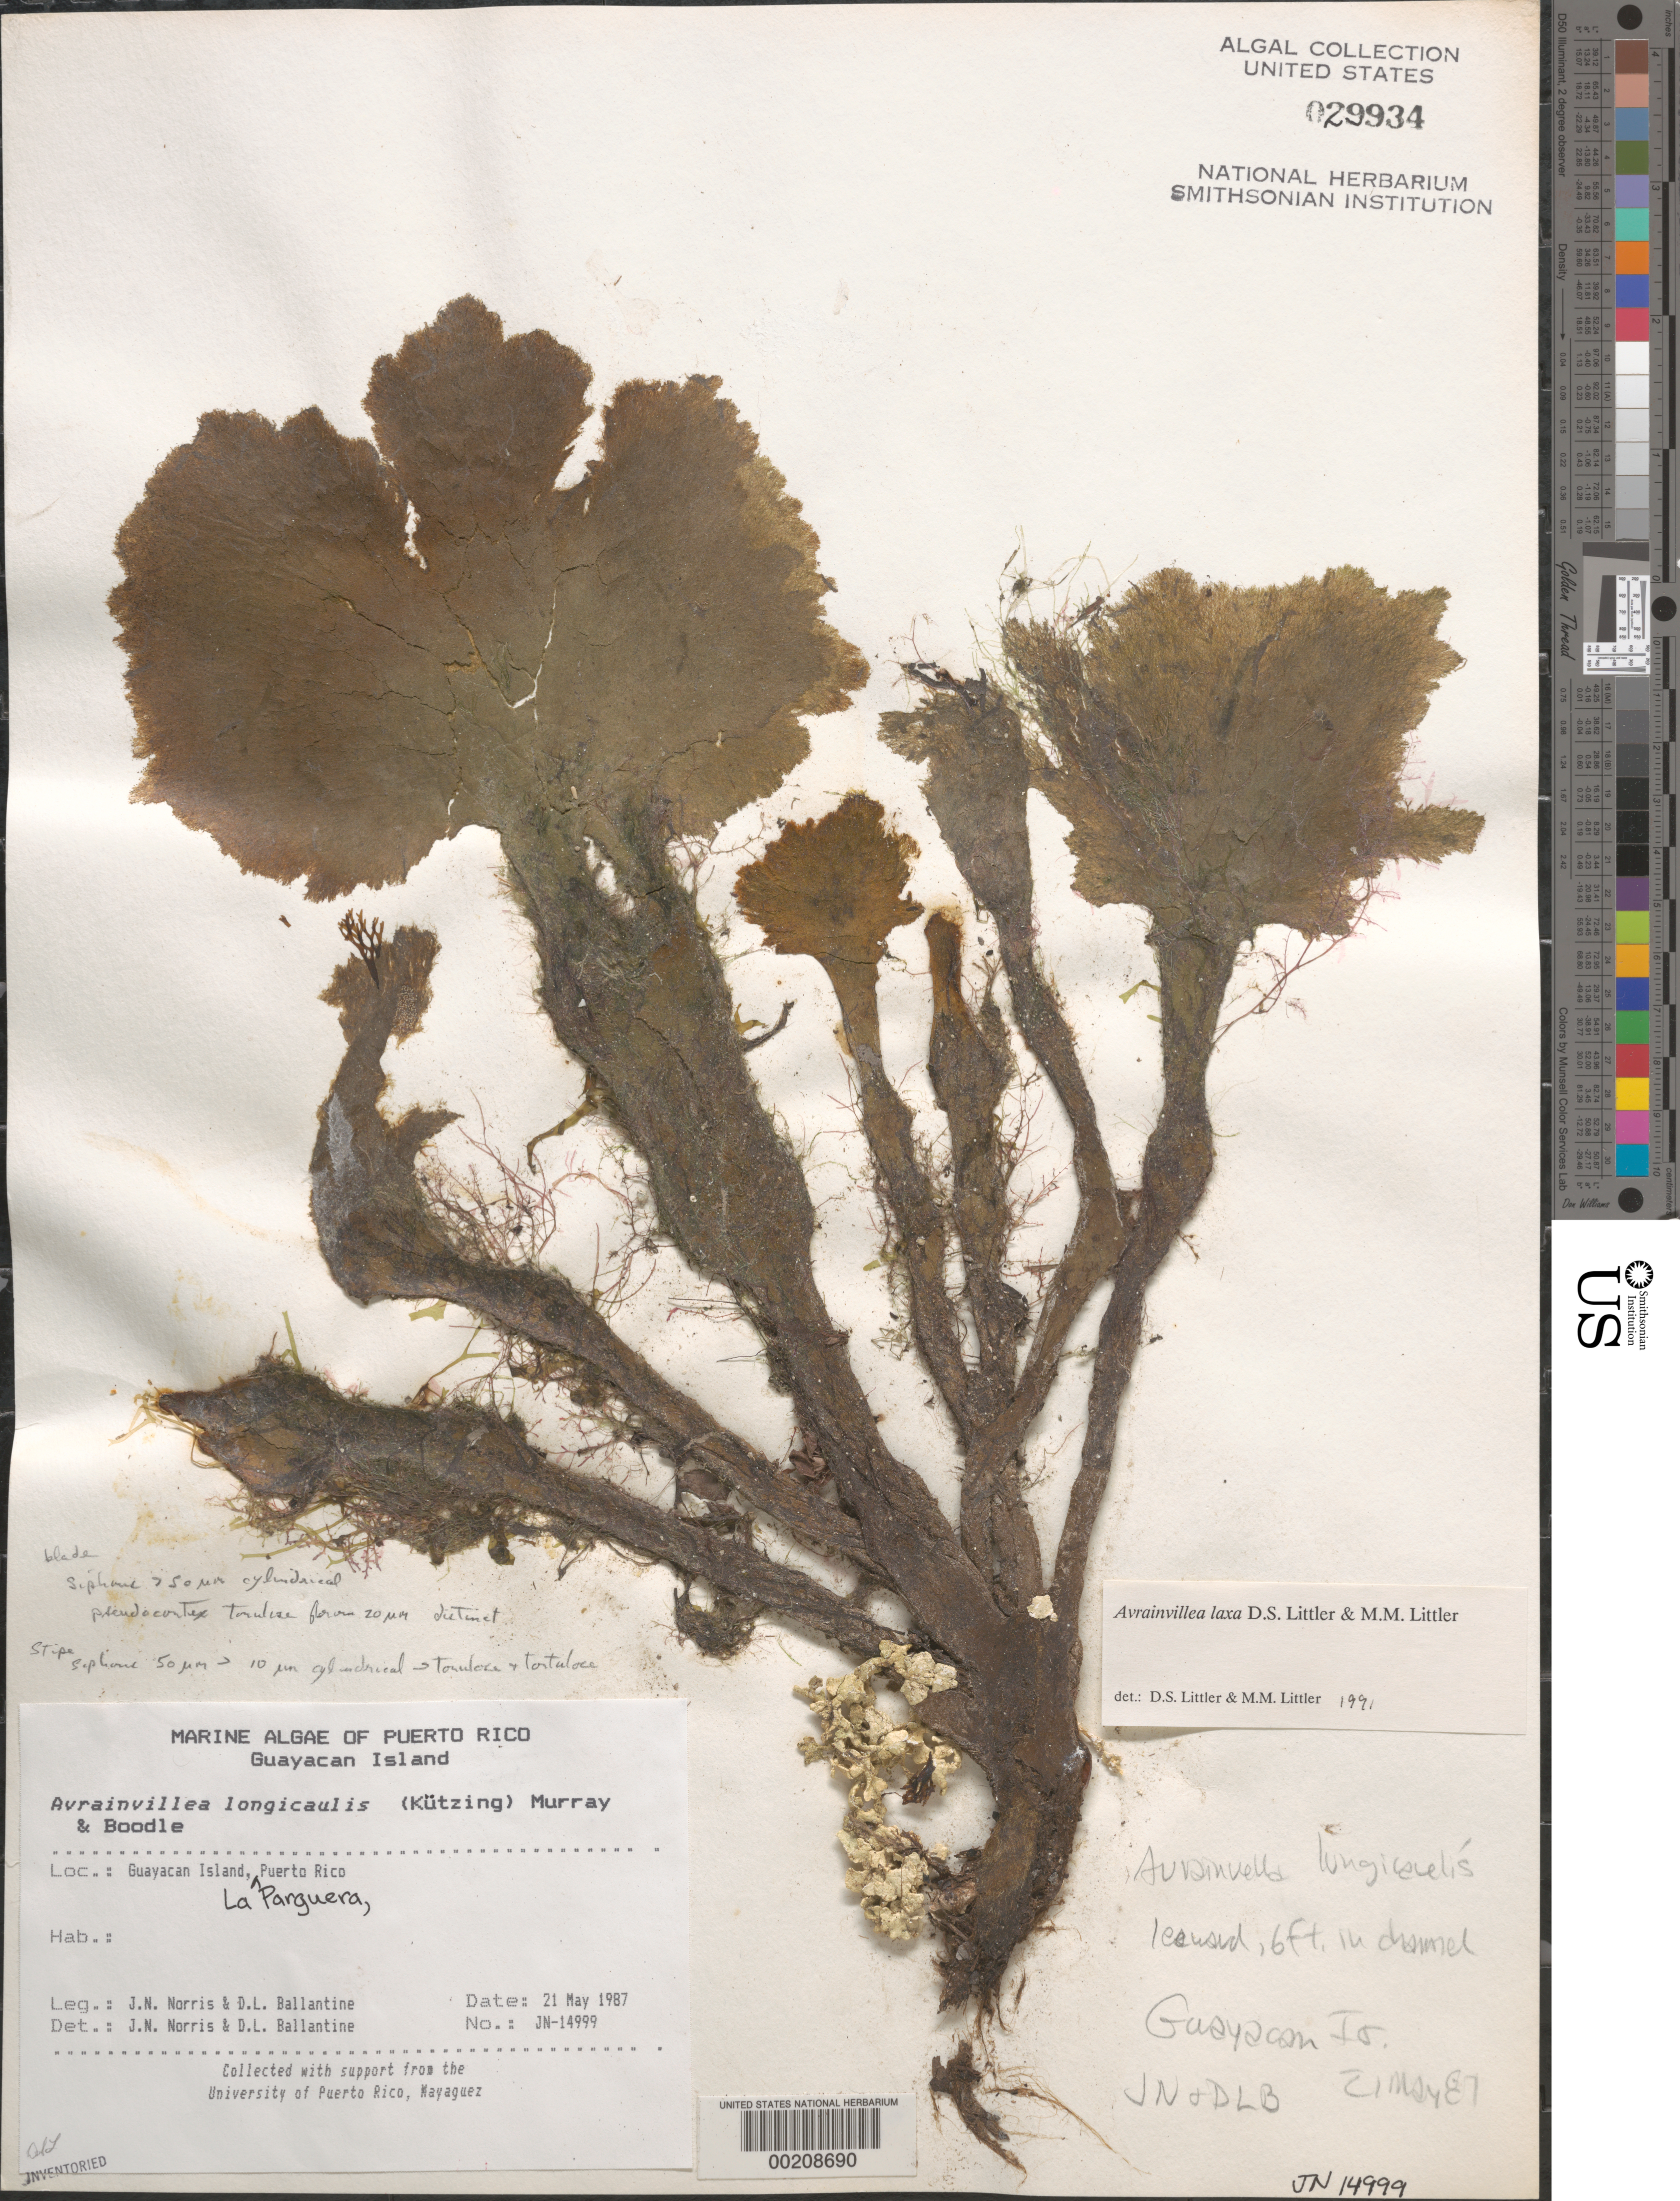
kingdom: Plantae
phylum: Chlorophyta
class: Ulvophyceae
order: Bryopsidales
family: Dichotomosiphonaceae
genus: Avrainvillea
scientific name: Avrainvillea laxa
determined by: Littler, D. S.; Littler, M. M.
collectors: J. N. Norris & D.L. Ballantine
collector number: JN-14999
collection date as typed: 21 May 1987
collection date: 1987-05-21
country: Puerto Rico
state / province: Lajas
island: Guayacan Island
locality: La Parguera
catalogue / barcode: US 29934